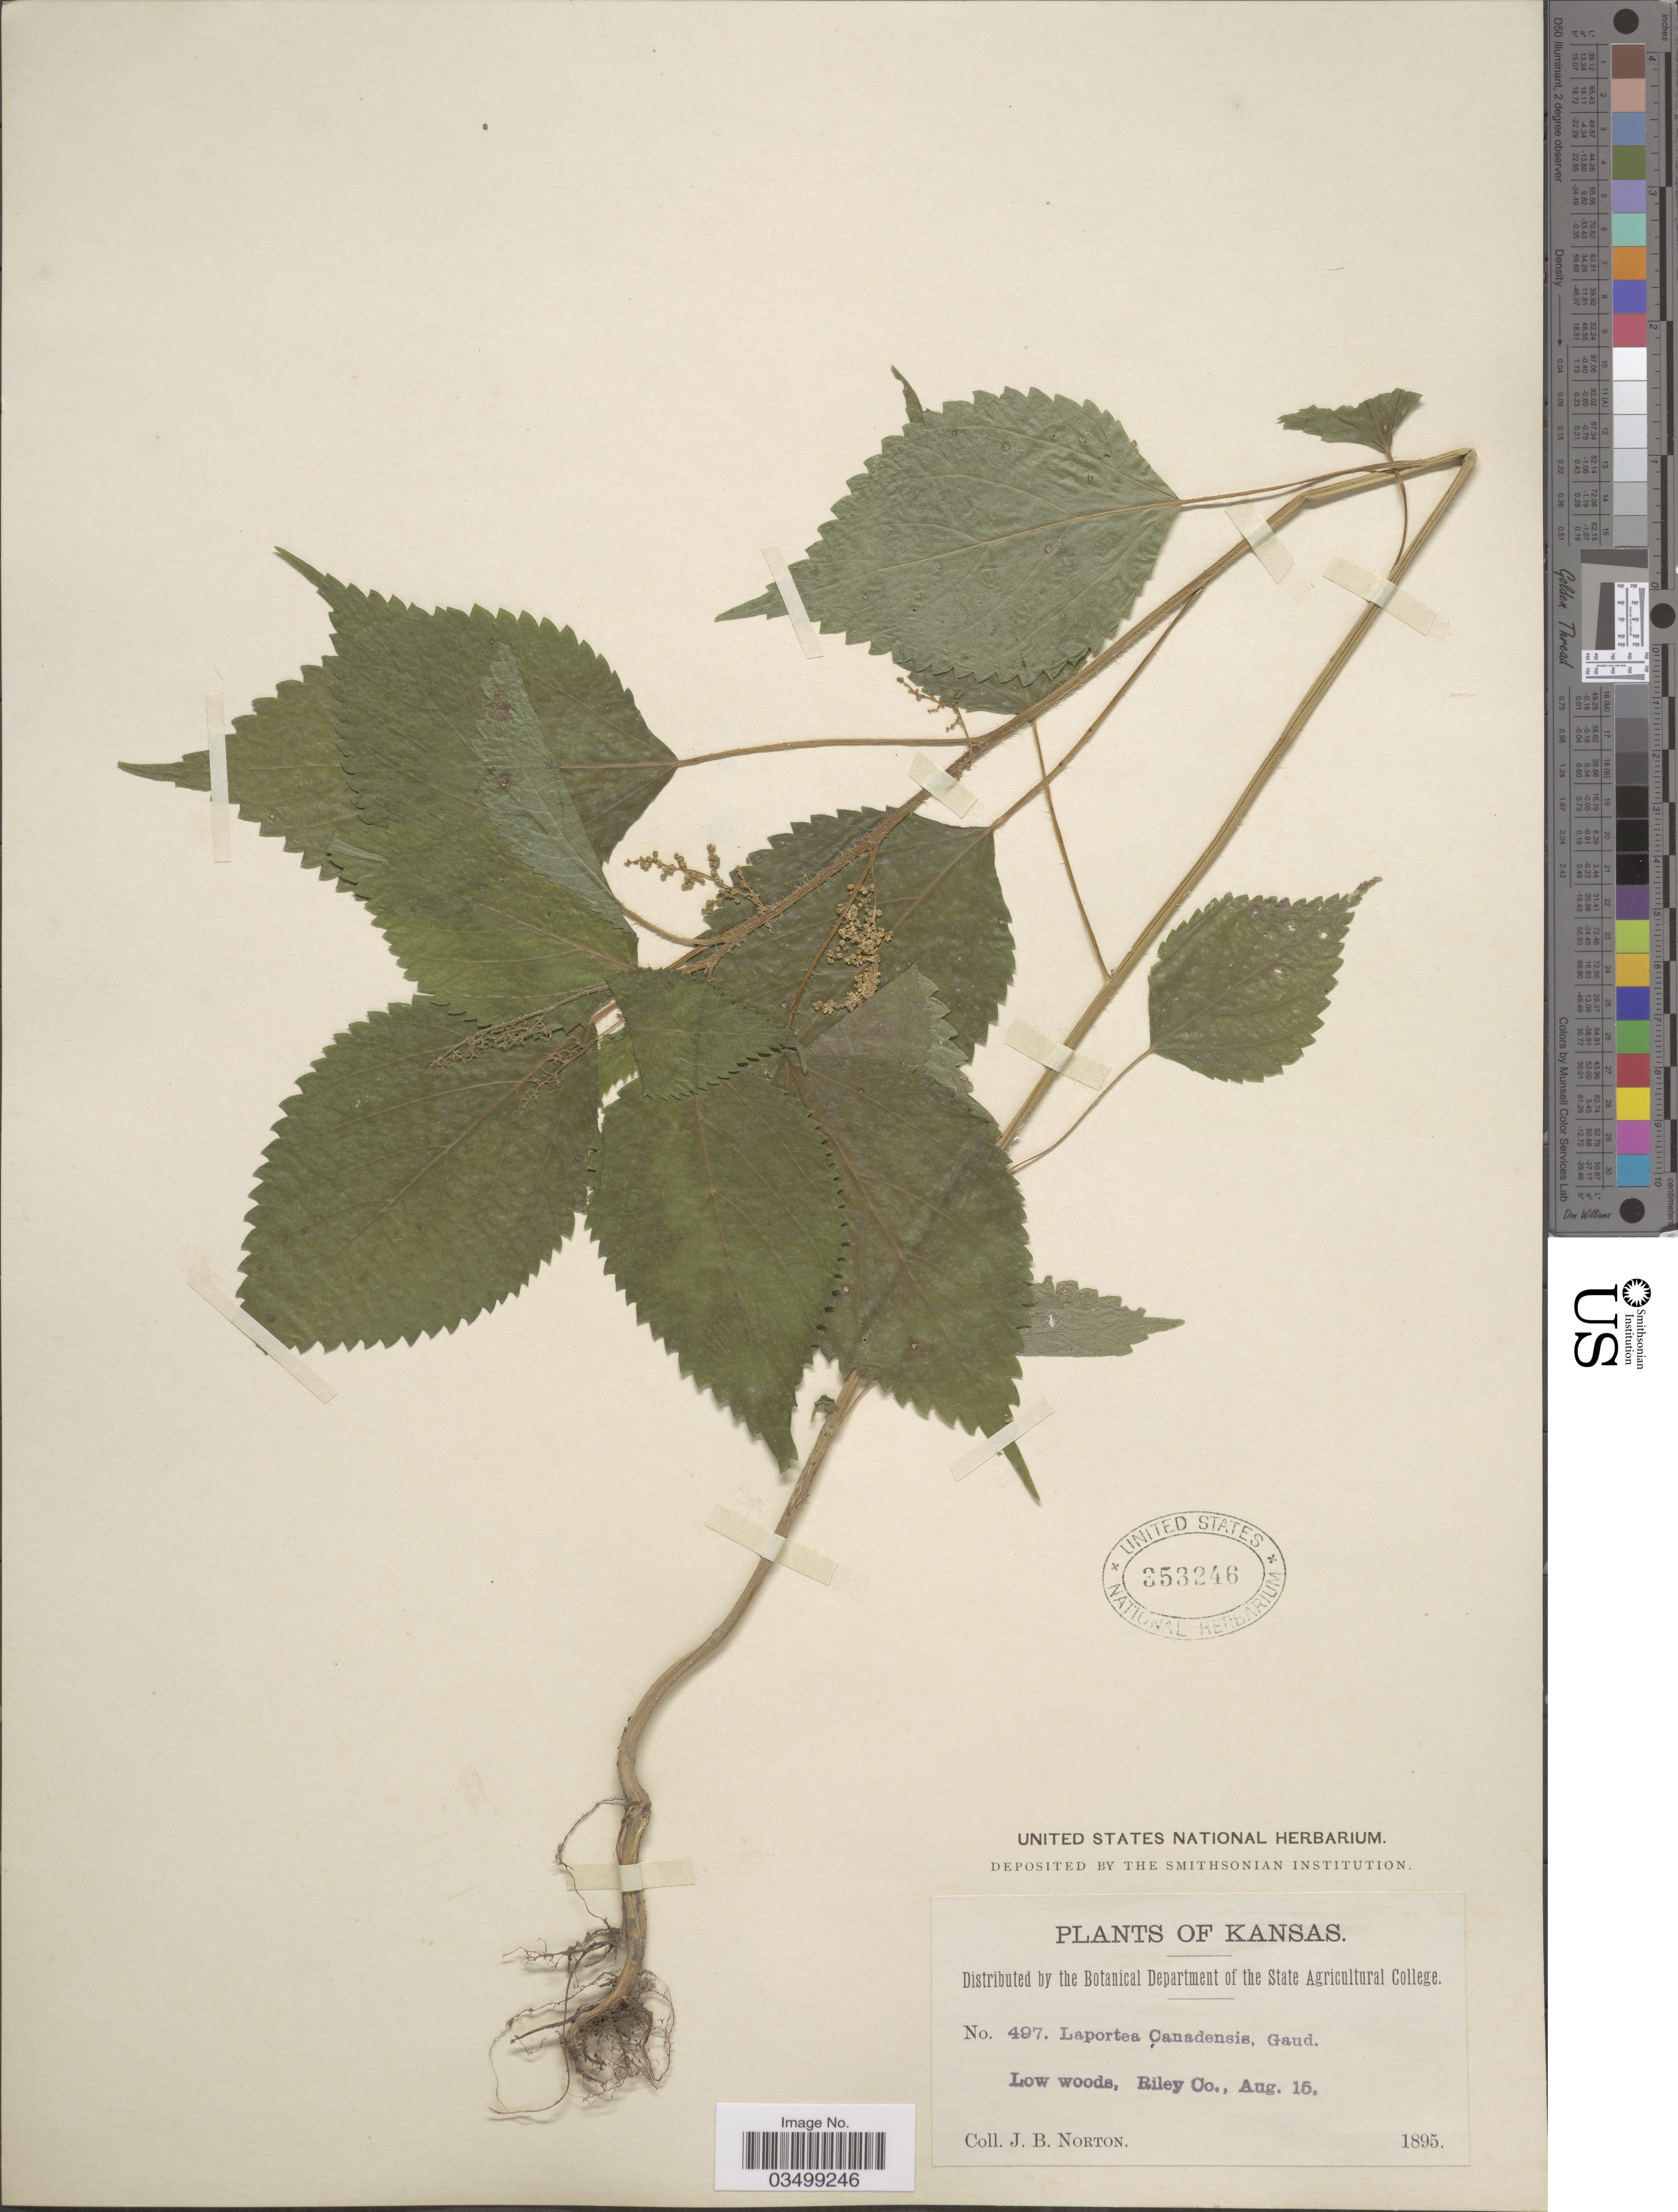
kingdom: Plantae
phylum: Tracheophyta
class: Magnoliopsida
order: Rosales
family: Urticaceae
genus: Laportea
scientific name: Laportea canadensis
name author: (L.) Wedd.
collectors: J. B. Norton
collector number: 497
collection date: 1895-08-15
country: United States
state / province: Kansas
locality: Low woods, Riley Co.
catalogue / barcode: US 353246